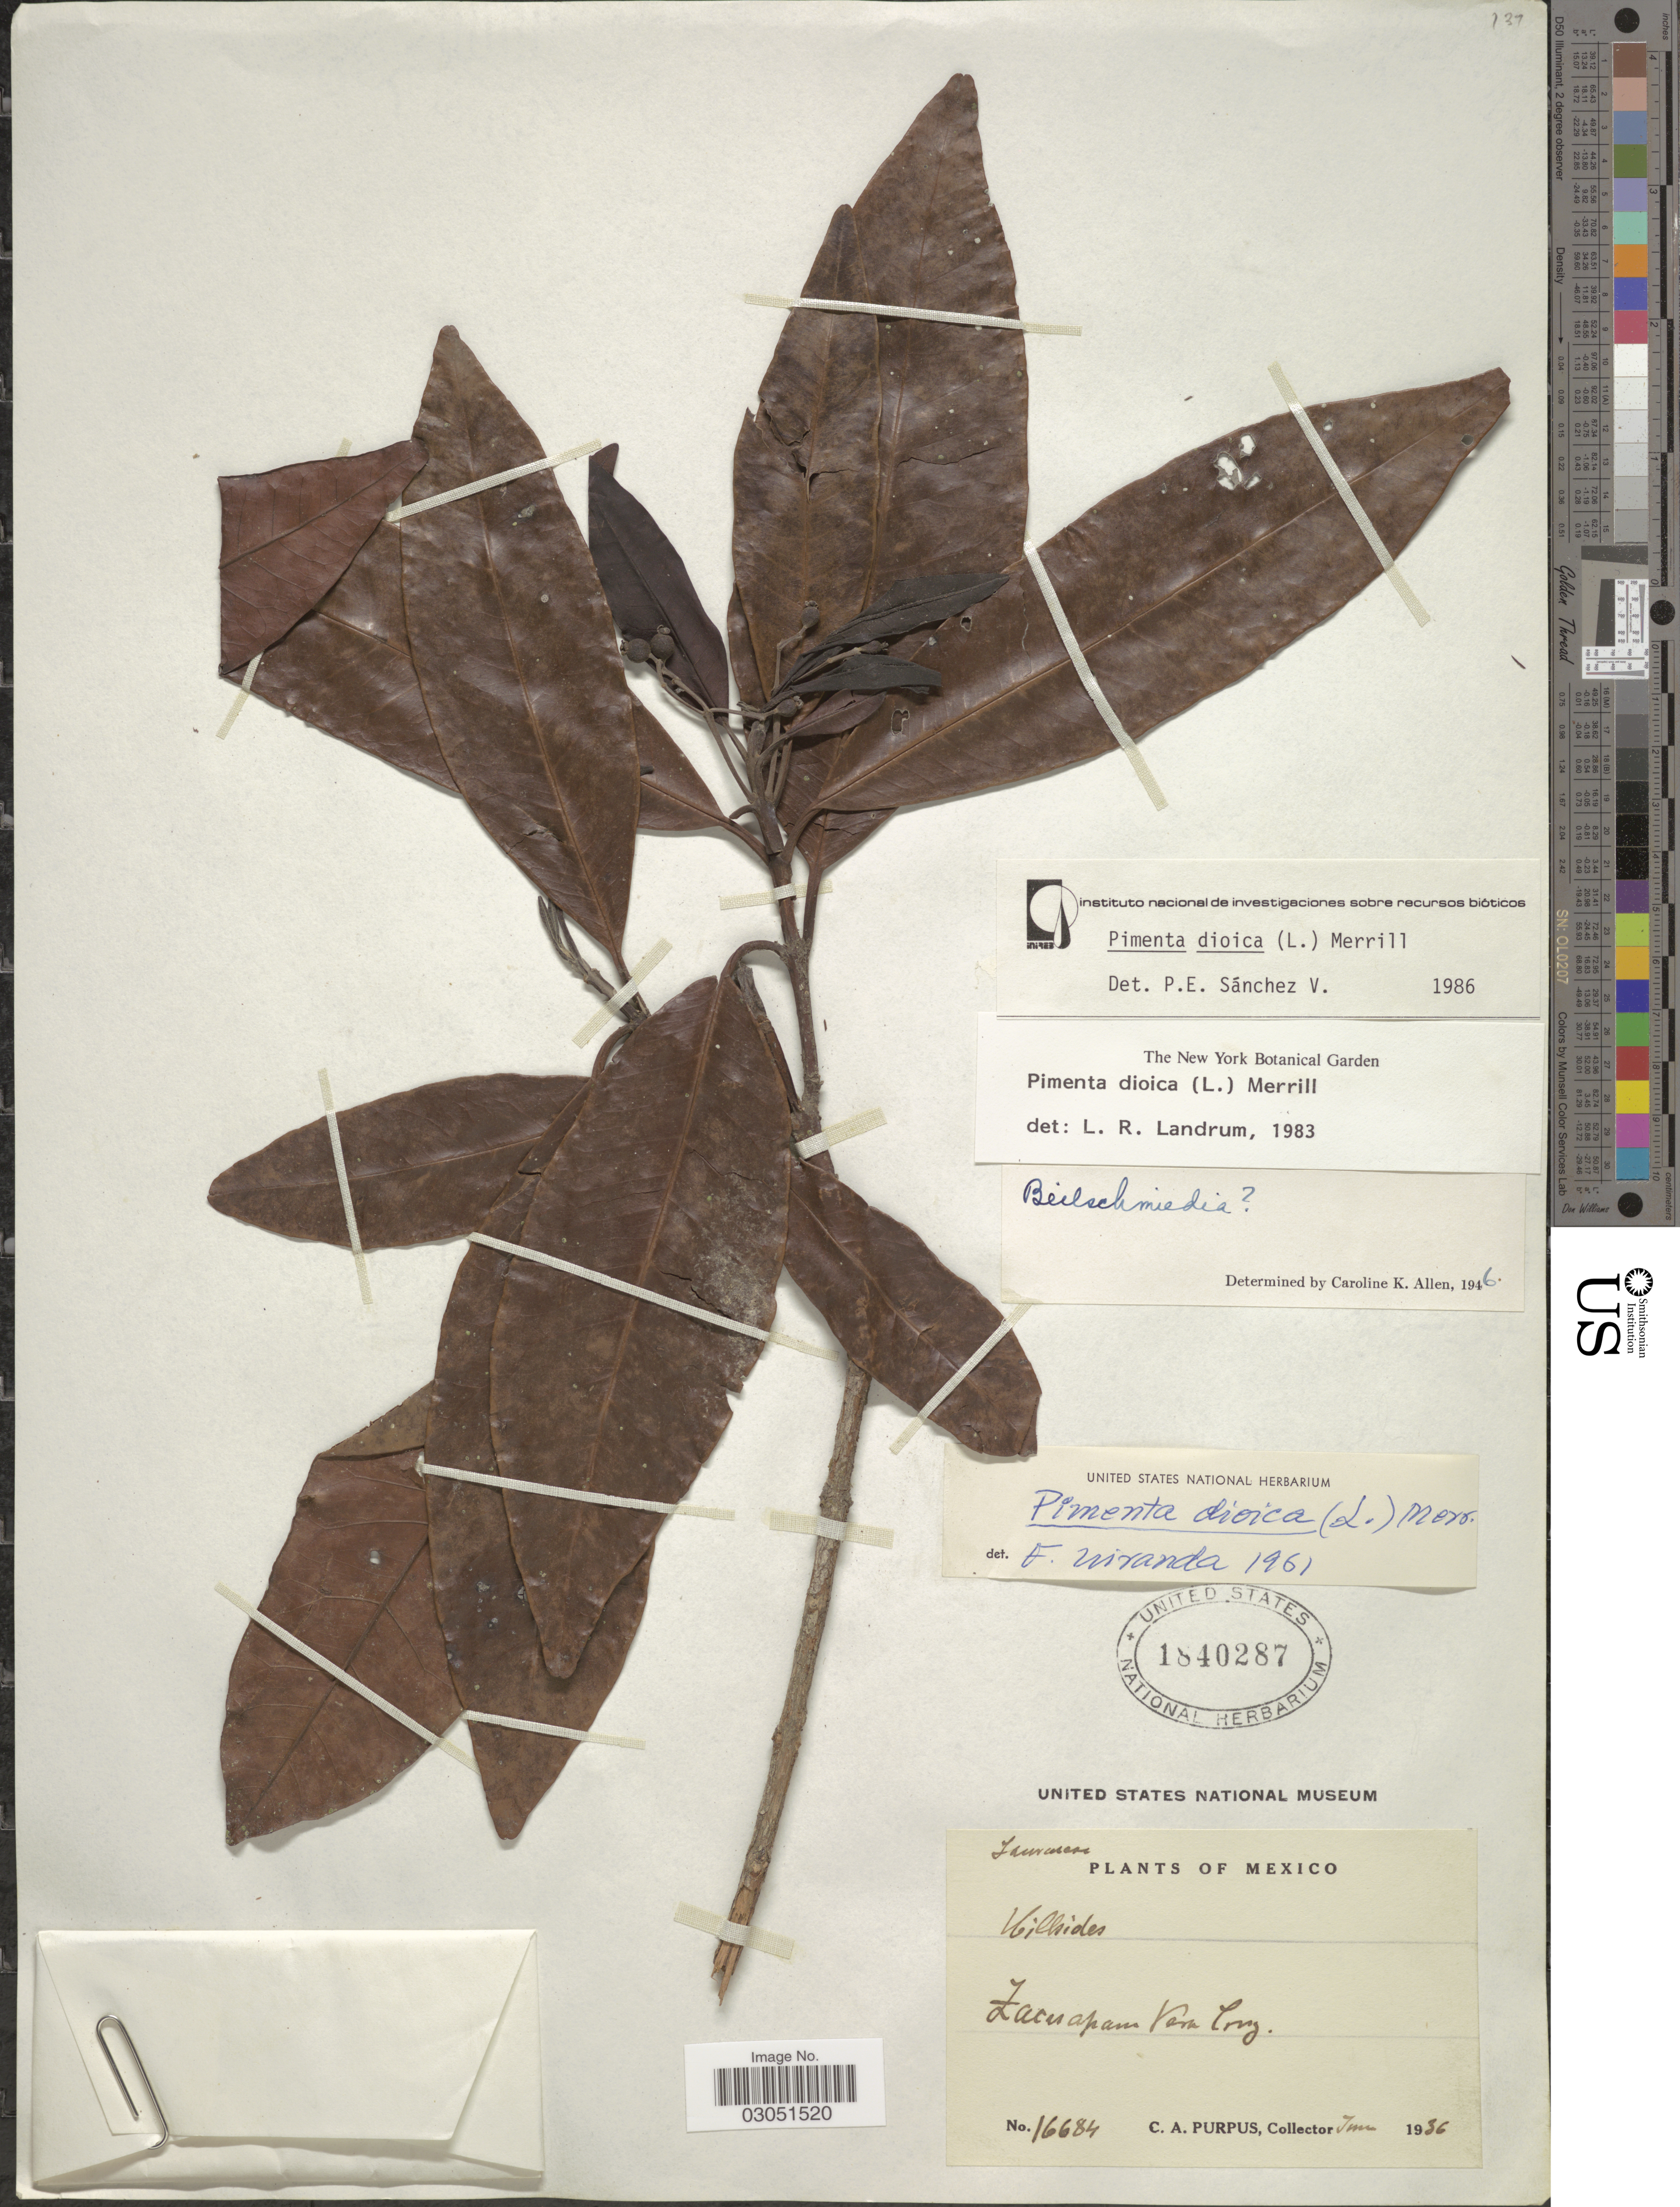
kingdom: Plantae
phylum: Tracheophyta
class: Magnoliopsida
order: Myrtales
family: Myrtaceae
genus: Pimenta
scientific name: Pimenta dioica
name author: (L.) Merr.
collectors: C. A. Purpus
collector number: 16684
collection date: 1936-06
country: Mexico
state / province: Veracruz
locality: Zacuapan, Vera Cruz.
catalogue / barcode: US 1840287